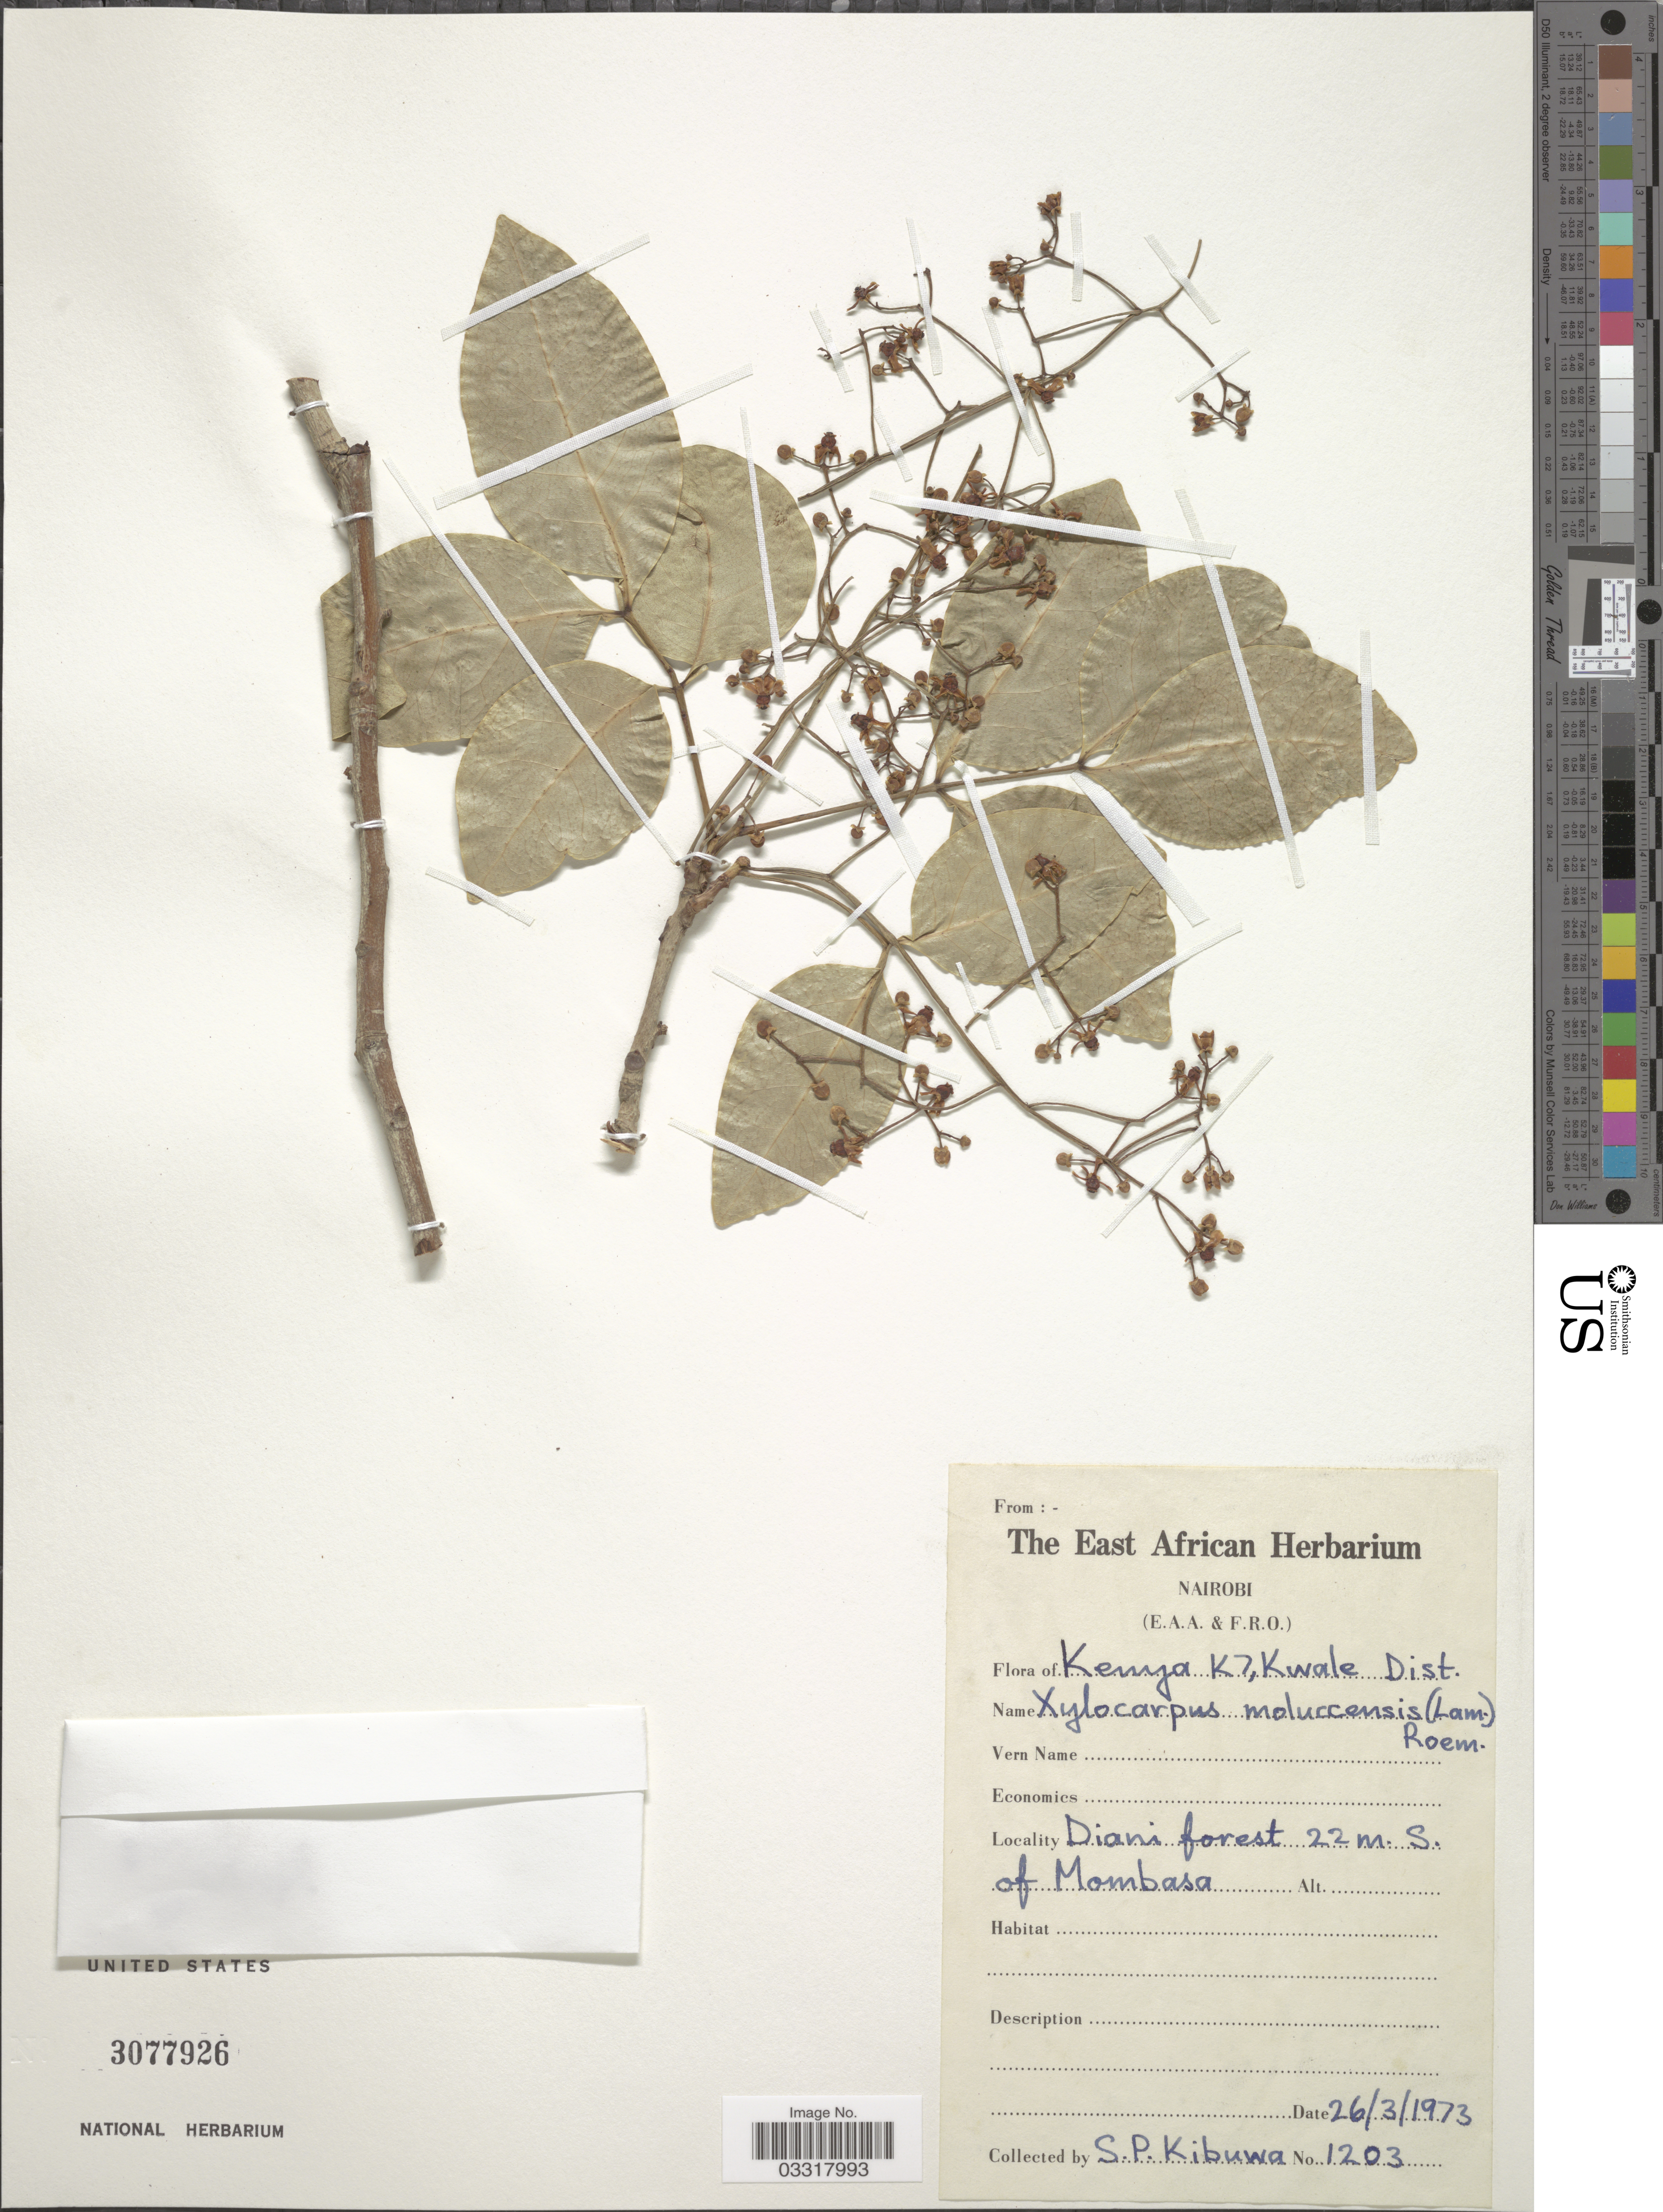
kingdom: Plantae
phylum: Tracheophyta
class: Magnoliopsida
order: Sapindales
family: Meliaceae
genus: Xylocarpus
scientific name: Xylocarpus moluccensis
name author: (Lam.) M. Roem.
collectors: S. Kibuwa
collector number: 1203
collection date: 1973-03-26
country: Kenya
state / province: Mombasa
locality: Diani forest 22 m. S. of Mombasa.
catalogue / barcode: US 3077926